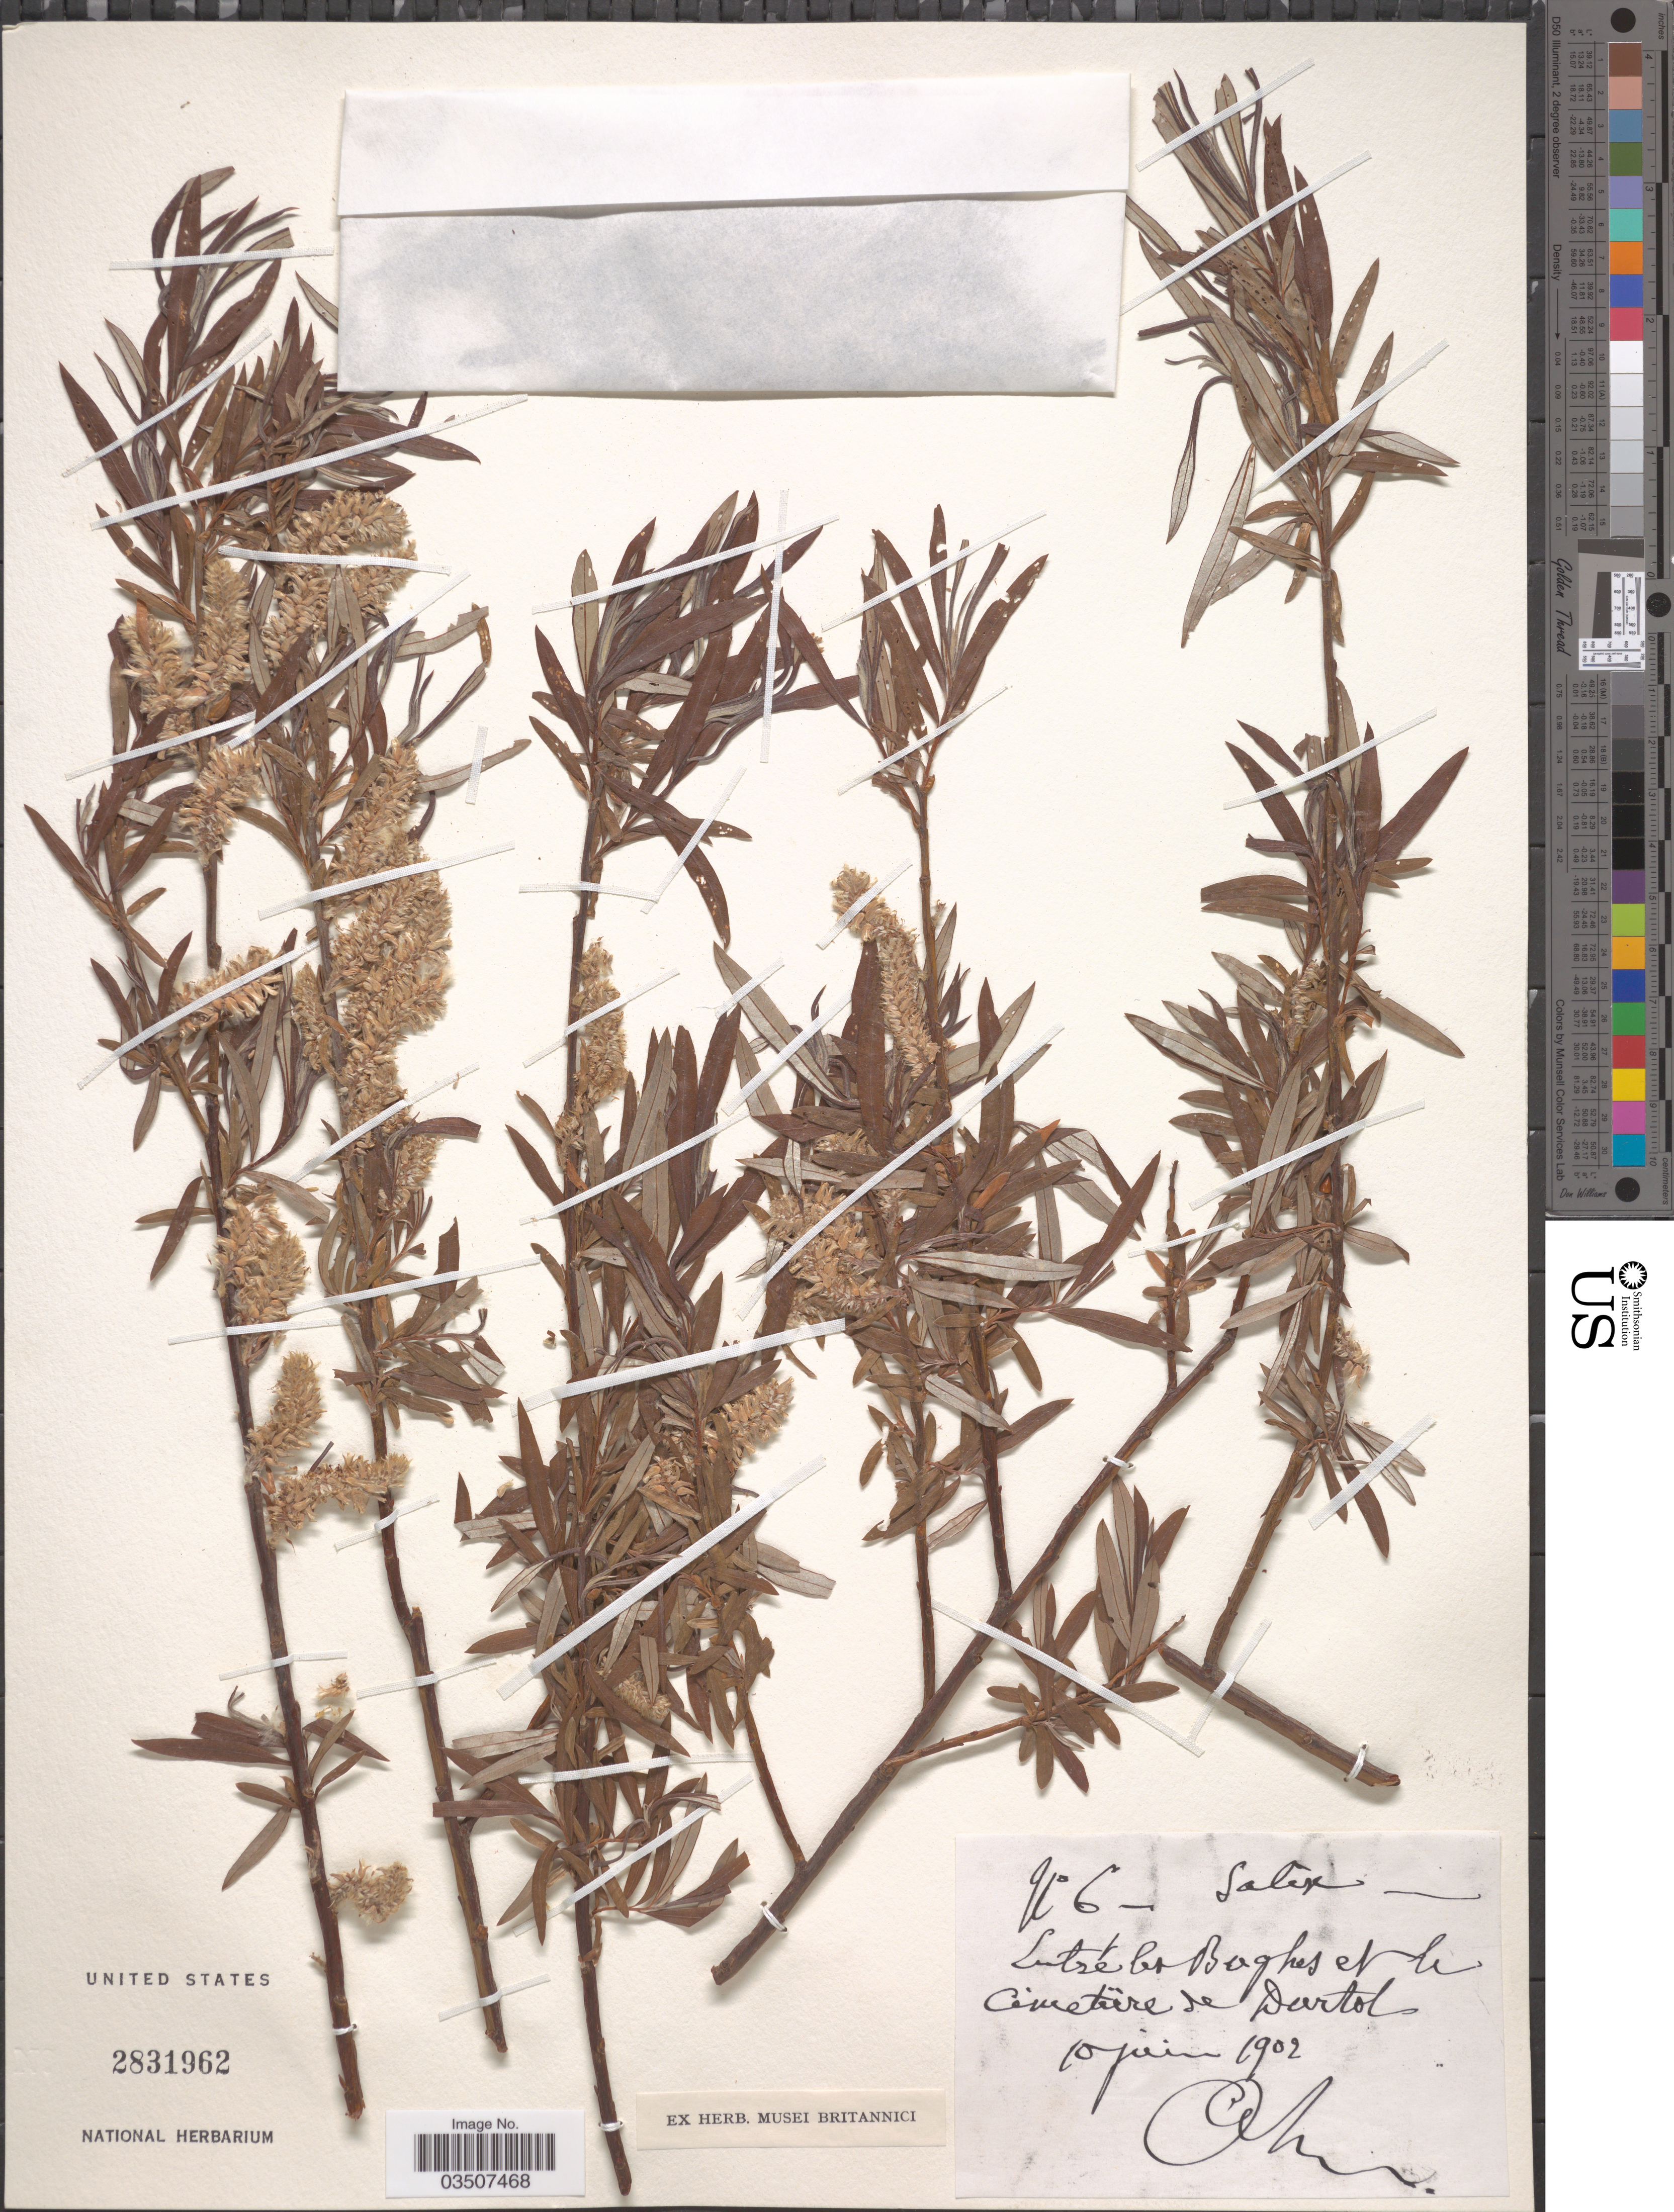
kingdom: Plantae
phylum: Tracheophyta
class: Magnoliopsida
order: Malpighiales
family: Salicaceae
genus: Salix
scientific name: Salix cordata x S. sericea Marshall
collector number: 6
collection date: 1902-06-10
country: France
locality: Entre les Bughes et le Cimetiere de Durtol.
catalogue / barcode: US 2831962